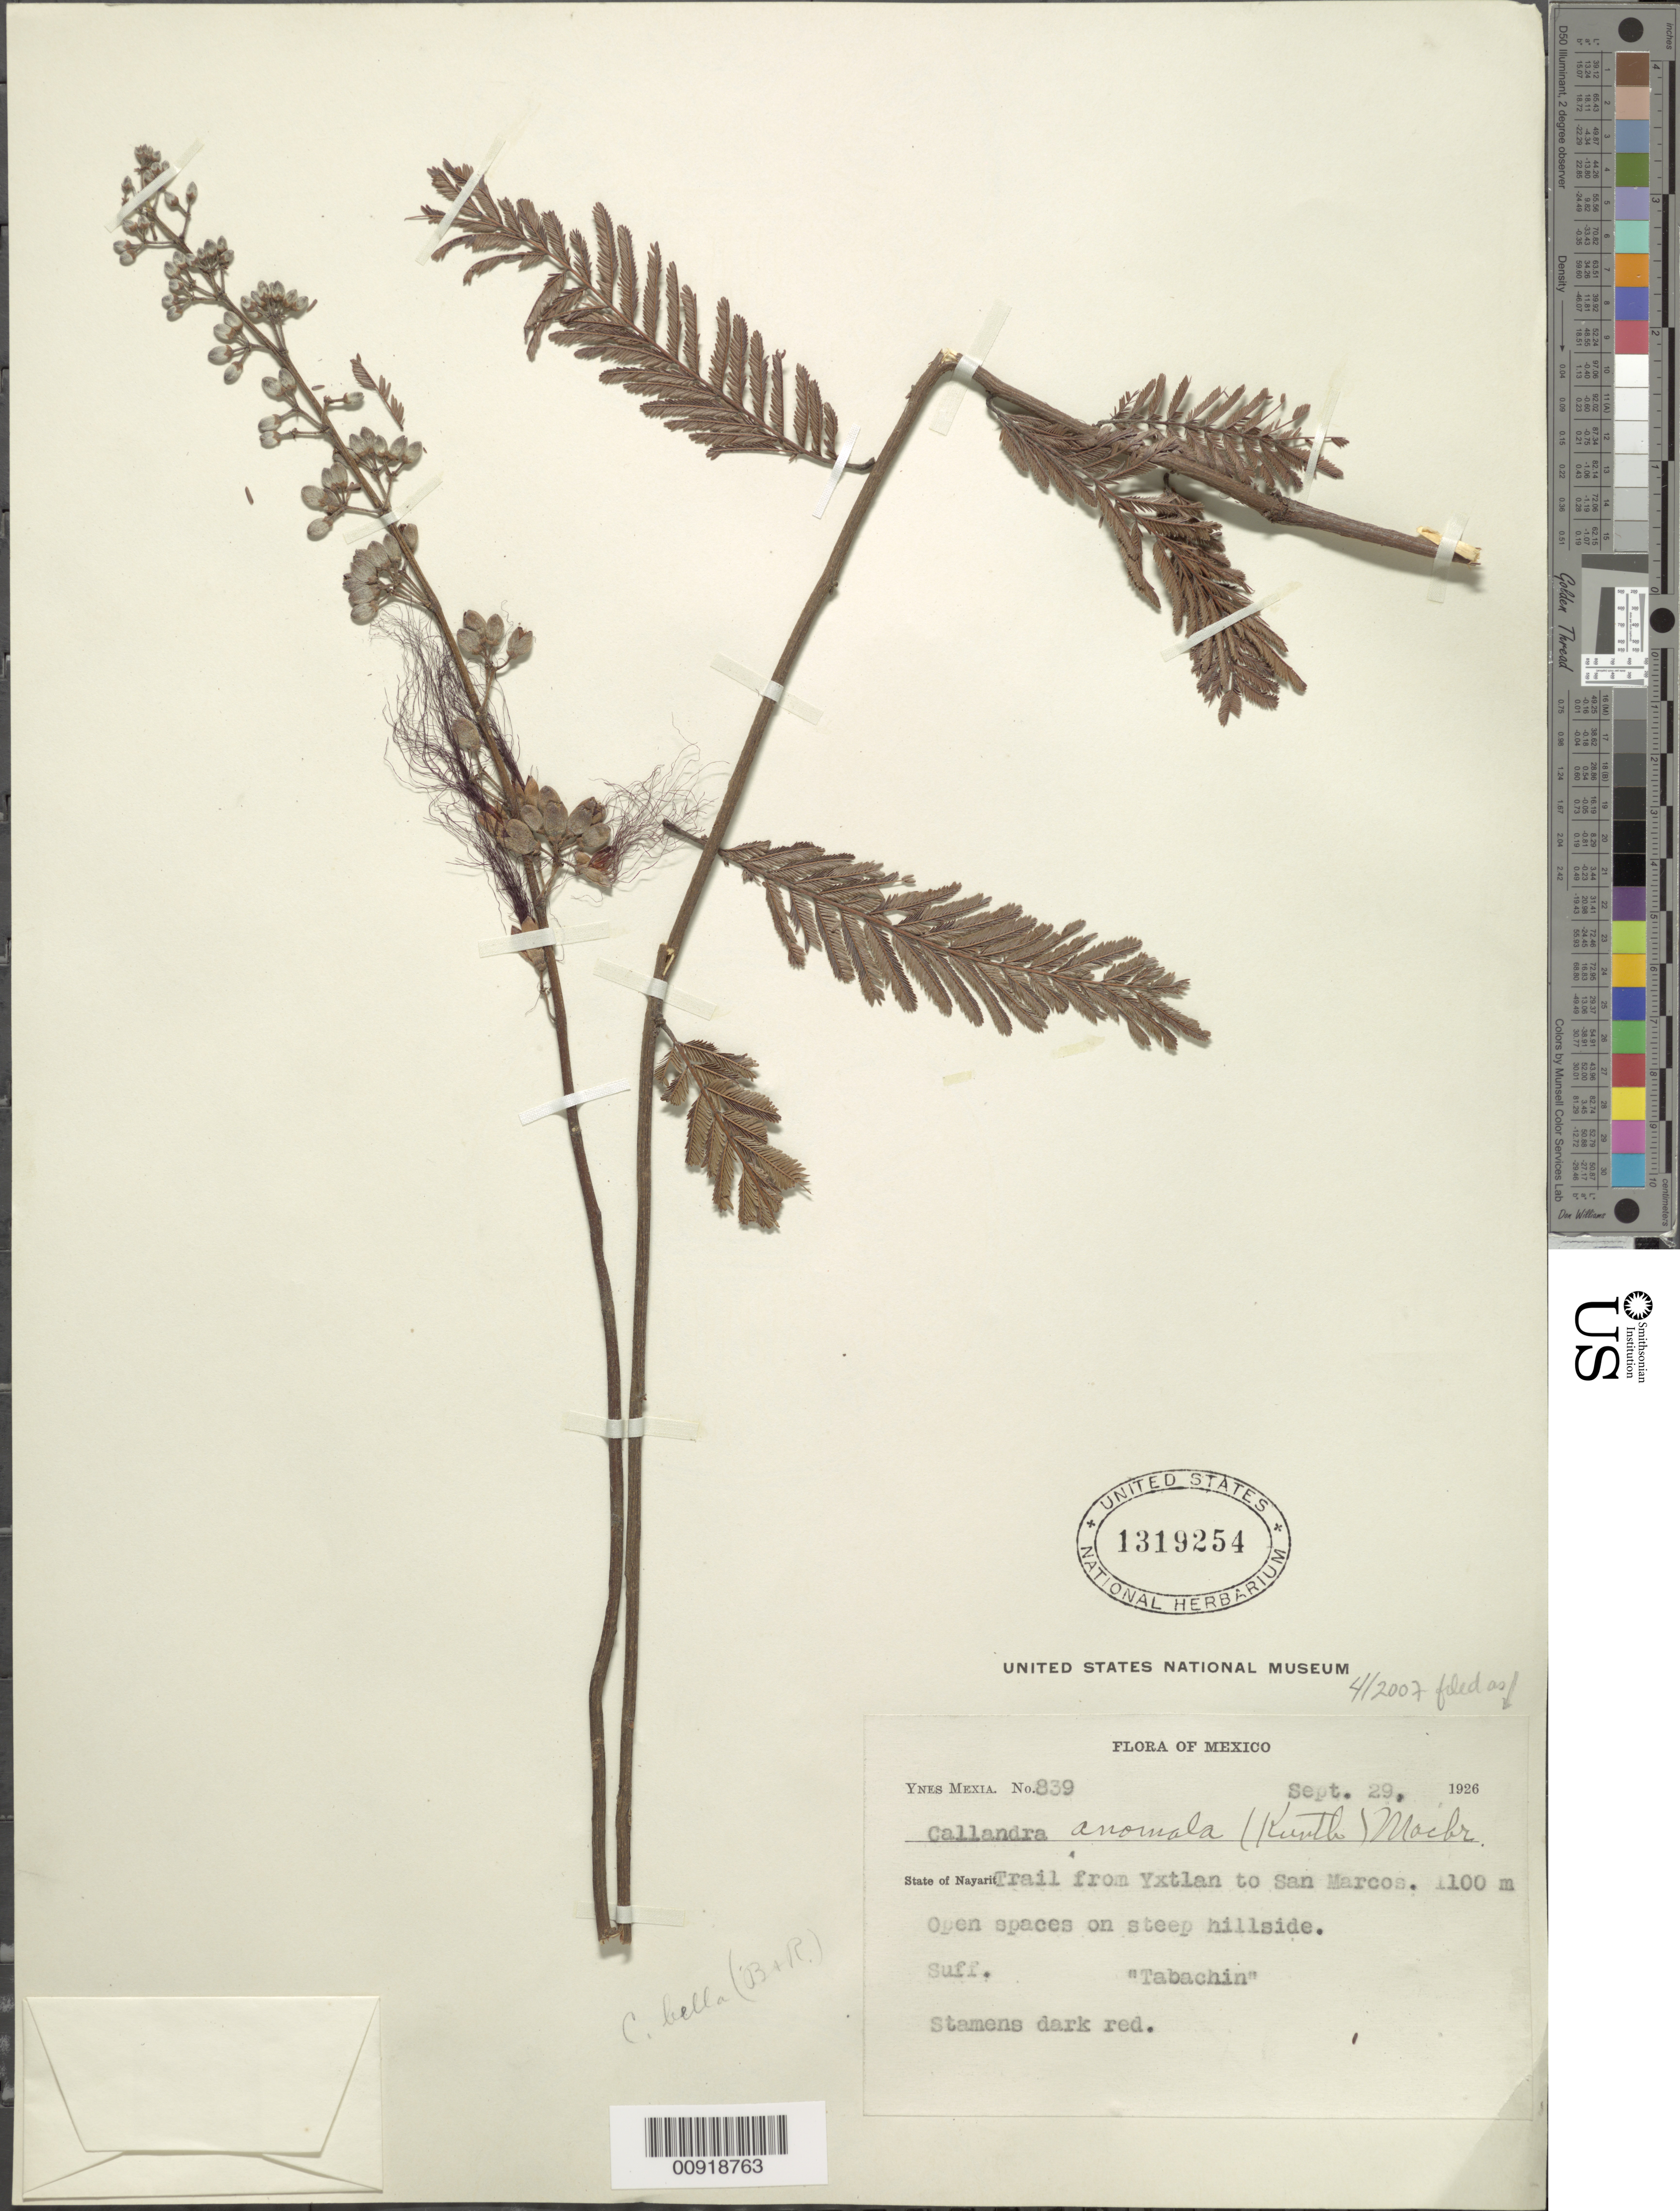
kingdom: Plantae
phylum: Tracheophyta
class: Magnoliopsida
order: Fabales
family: Fabaceae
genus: Calliandra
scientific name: Calliandra anomala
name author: (Kunth) J.F. Macbr.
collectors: Y. Mexia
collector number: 839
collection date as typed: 29 Sep 1926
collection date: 1926-09-29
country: Mexico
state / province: Nayarit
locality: State of Nayarit: Trail from Yxtlan to San Marcos.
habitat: Open spaces on steep hillside.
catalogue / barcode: US 1319254